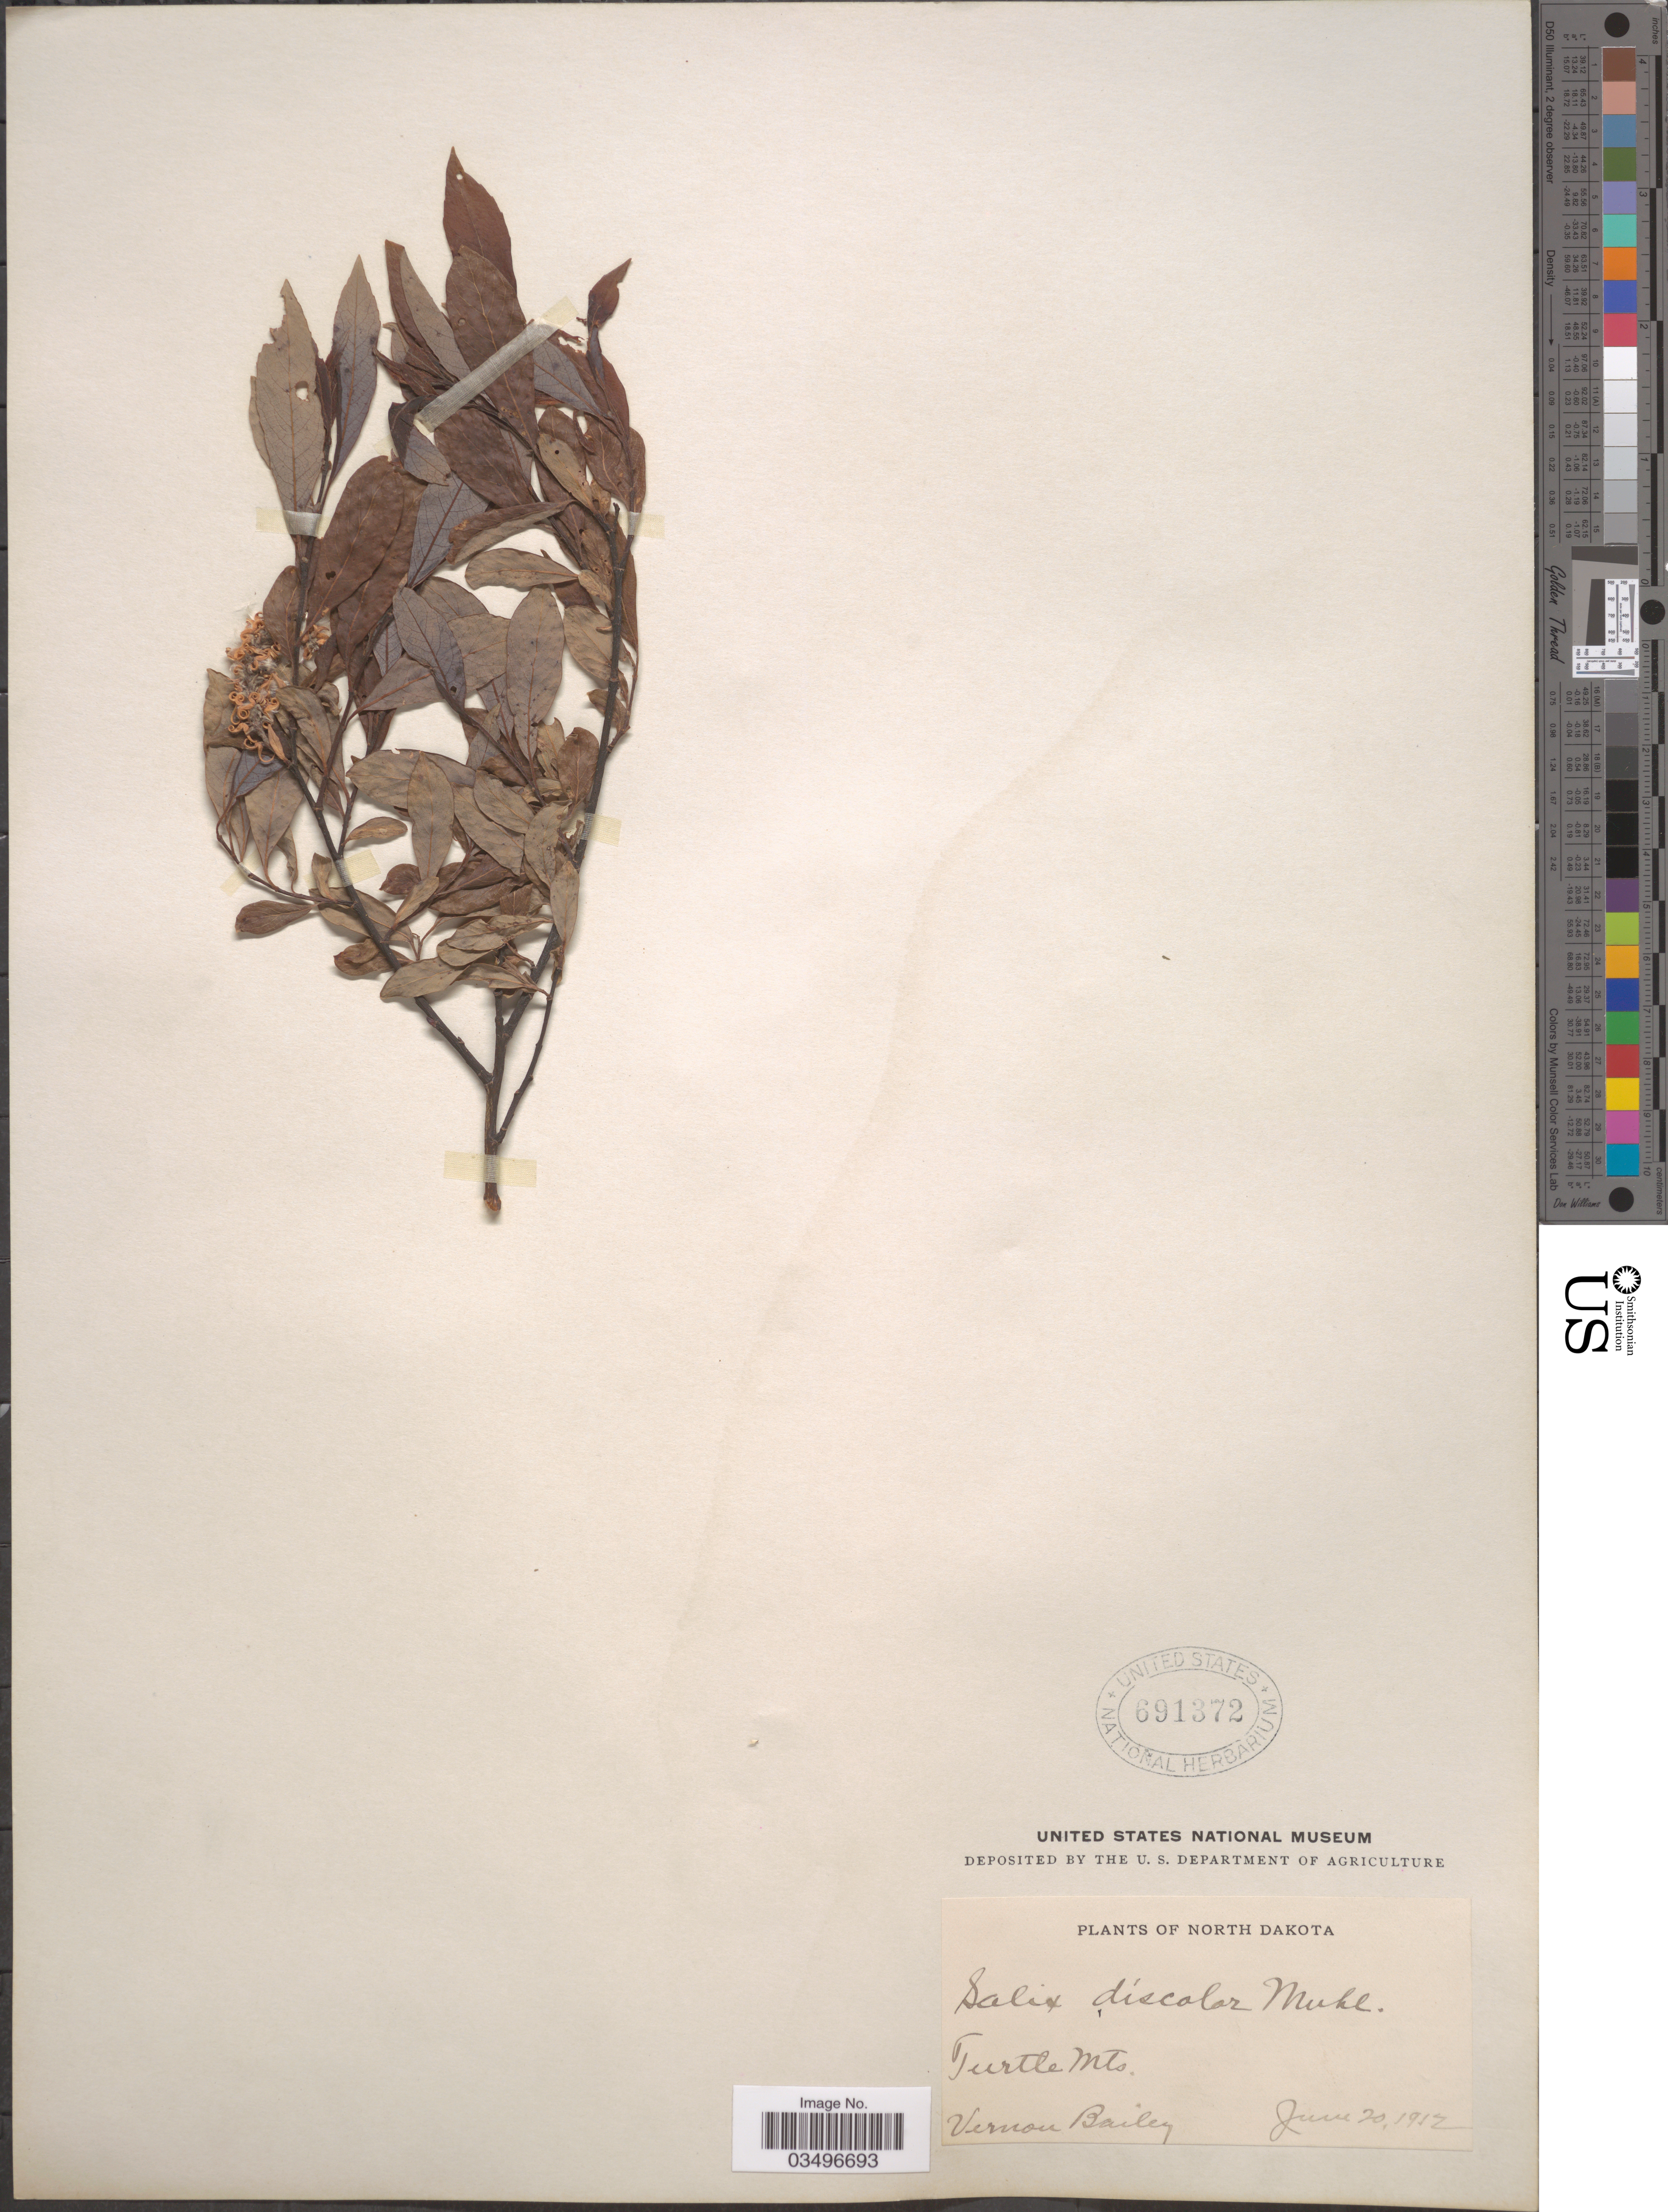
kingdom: Plantae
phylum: Tracheophyta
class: Magnoliopsida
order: Malpighiales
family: Salicaceae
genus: Salix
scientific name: Salix discolor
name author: Muhl.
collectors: V. O. Bailey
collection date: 1912-06-20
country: United States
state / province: North Dakota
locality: Turtle Mts.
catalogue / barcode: US 691372